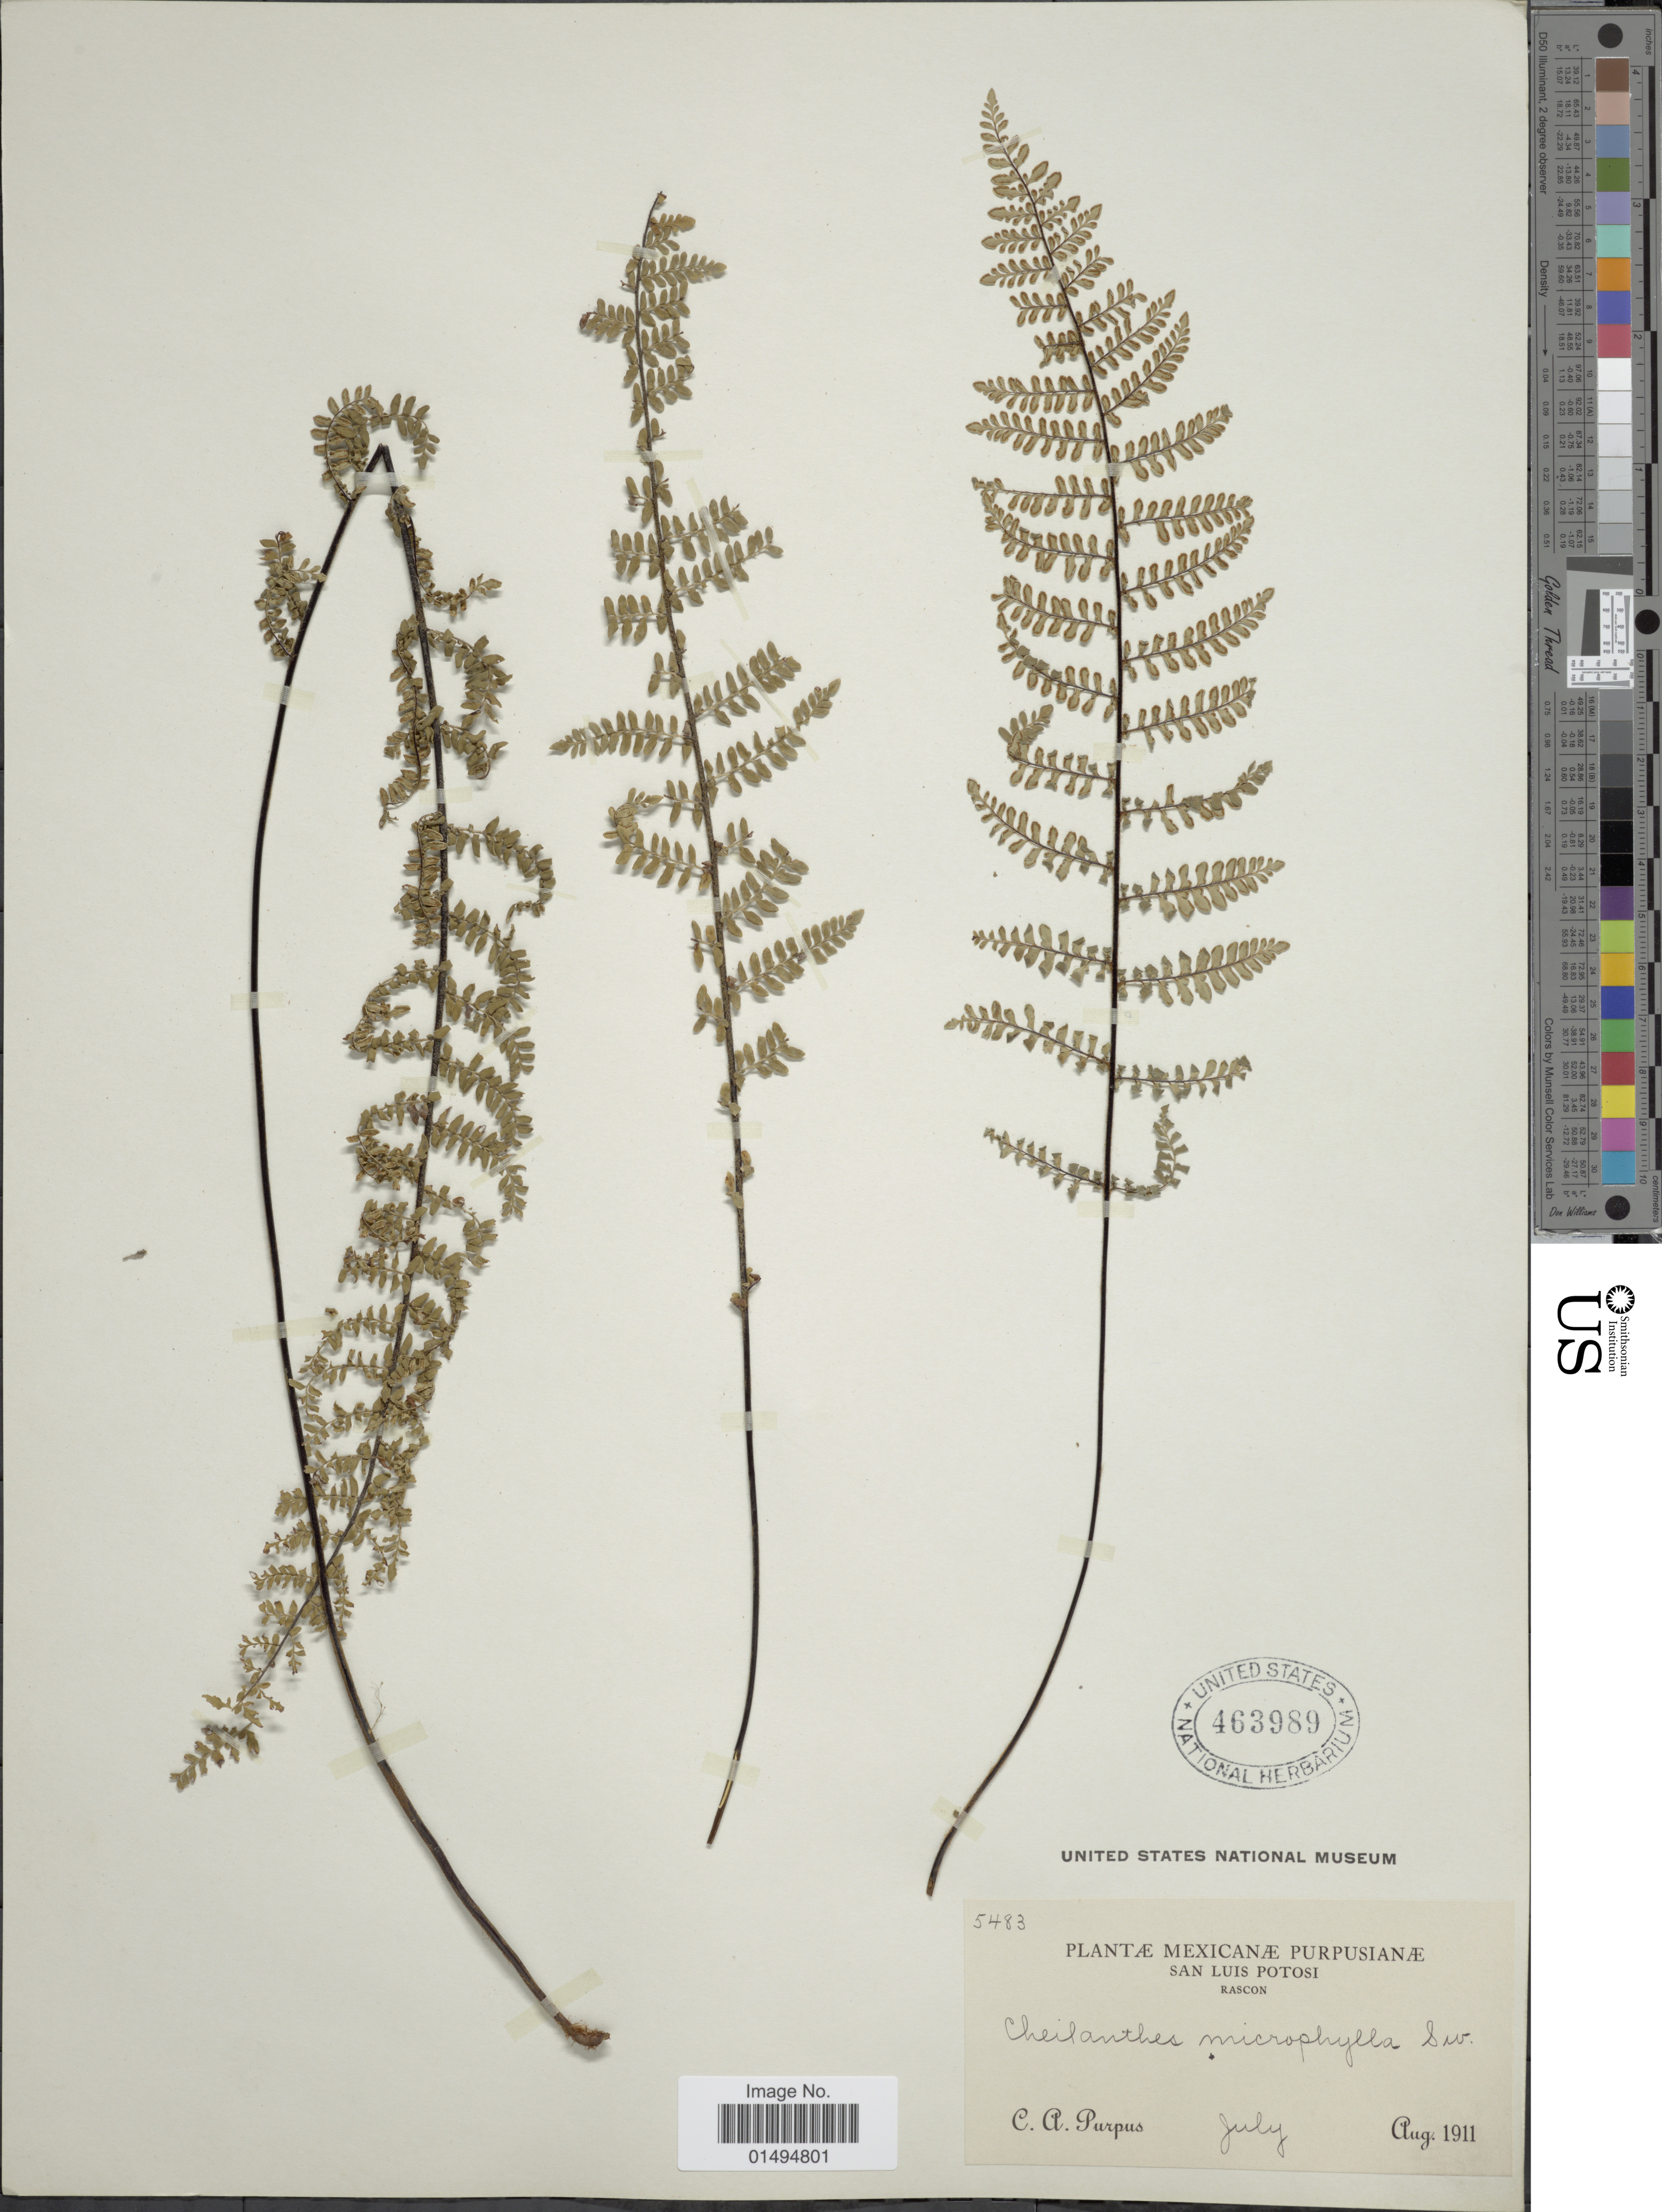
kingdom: Plantae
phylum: Tracheophyta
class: Polypodiopsida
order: Polypodiales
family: Pteridaceae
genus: Myriopteris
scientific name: Myriopteris notholaenoides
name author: (Desv.) Grusz & Windham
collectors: C. A. Purpus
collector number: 5483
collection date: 1911-07/1911-08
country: Mexico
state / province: San Luis Potosí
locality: Rascon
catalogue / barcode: US 463989